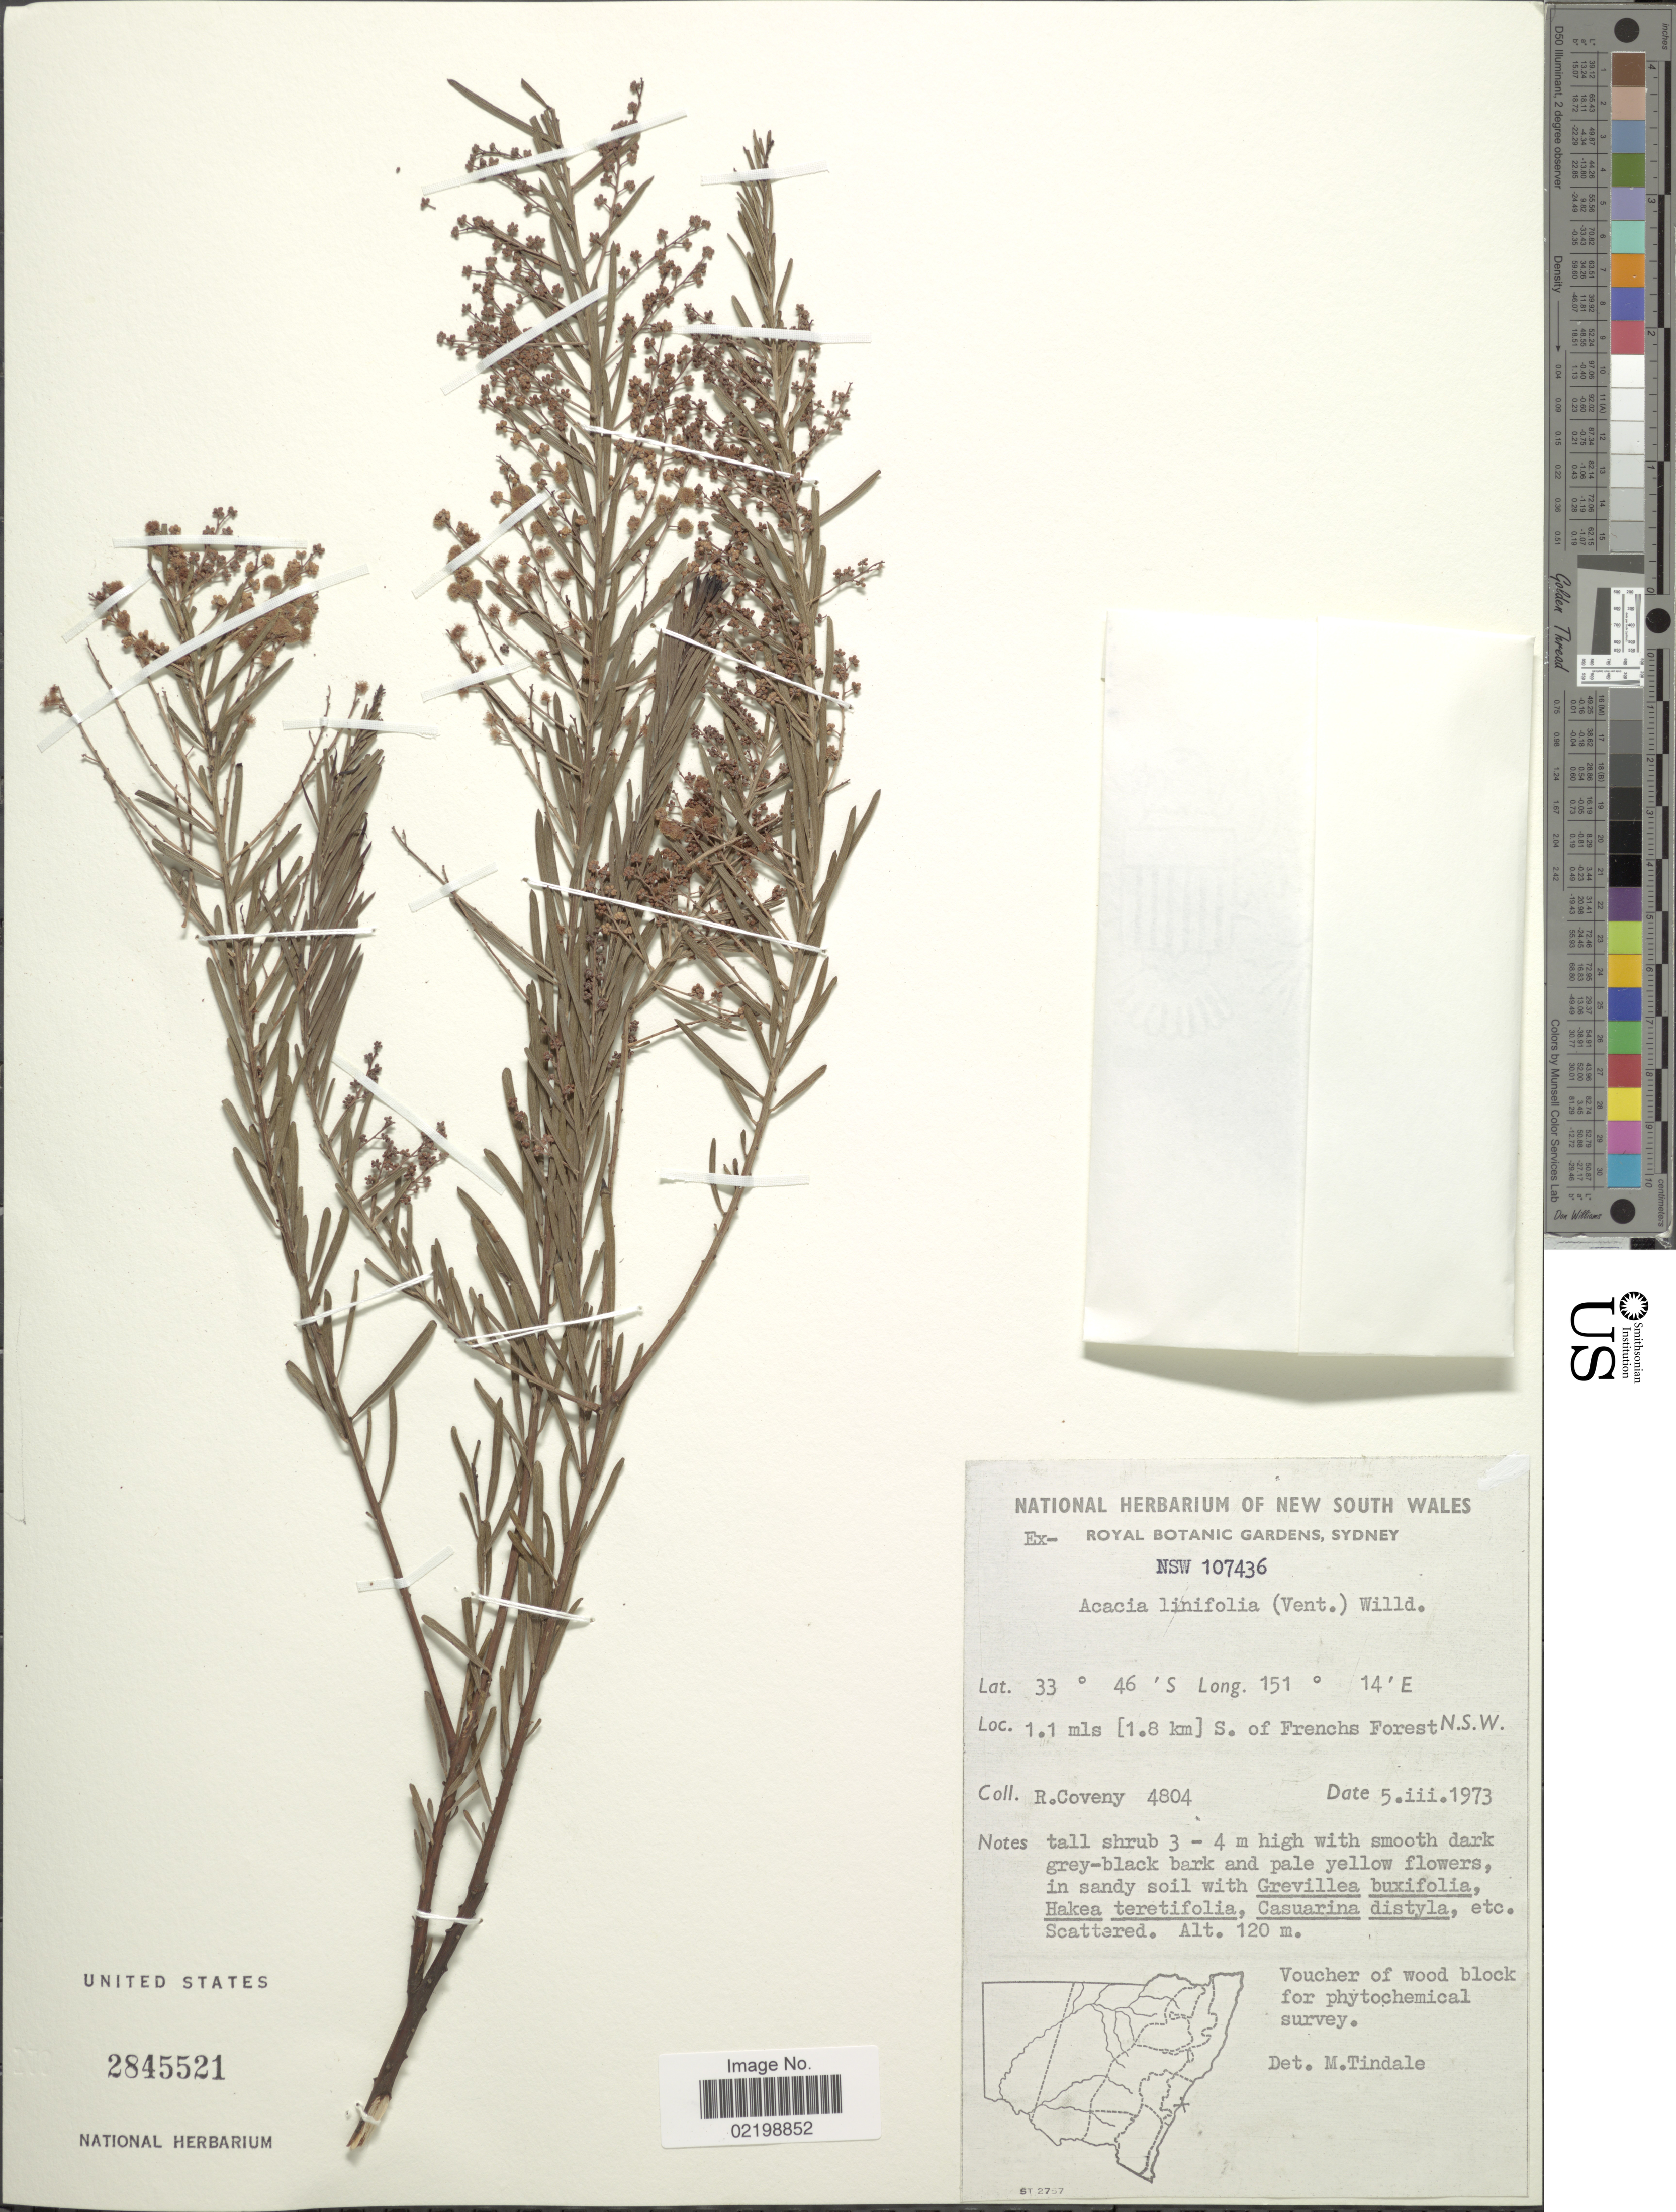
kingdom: Plantae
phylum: Tracheophyta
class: Magnoliopsida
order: Fabales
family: Fabaceae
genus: Acacia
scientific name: Acacia linifolia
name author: (Vent.) Willd.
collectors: R. Coveny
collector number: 4804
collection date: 1973-03-05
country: Australia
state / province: New South Wales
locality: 1.1 mls [1.8 km] S. of French Forest, N.S.W.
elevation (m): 120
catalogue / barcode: US 2845521